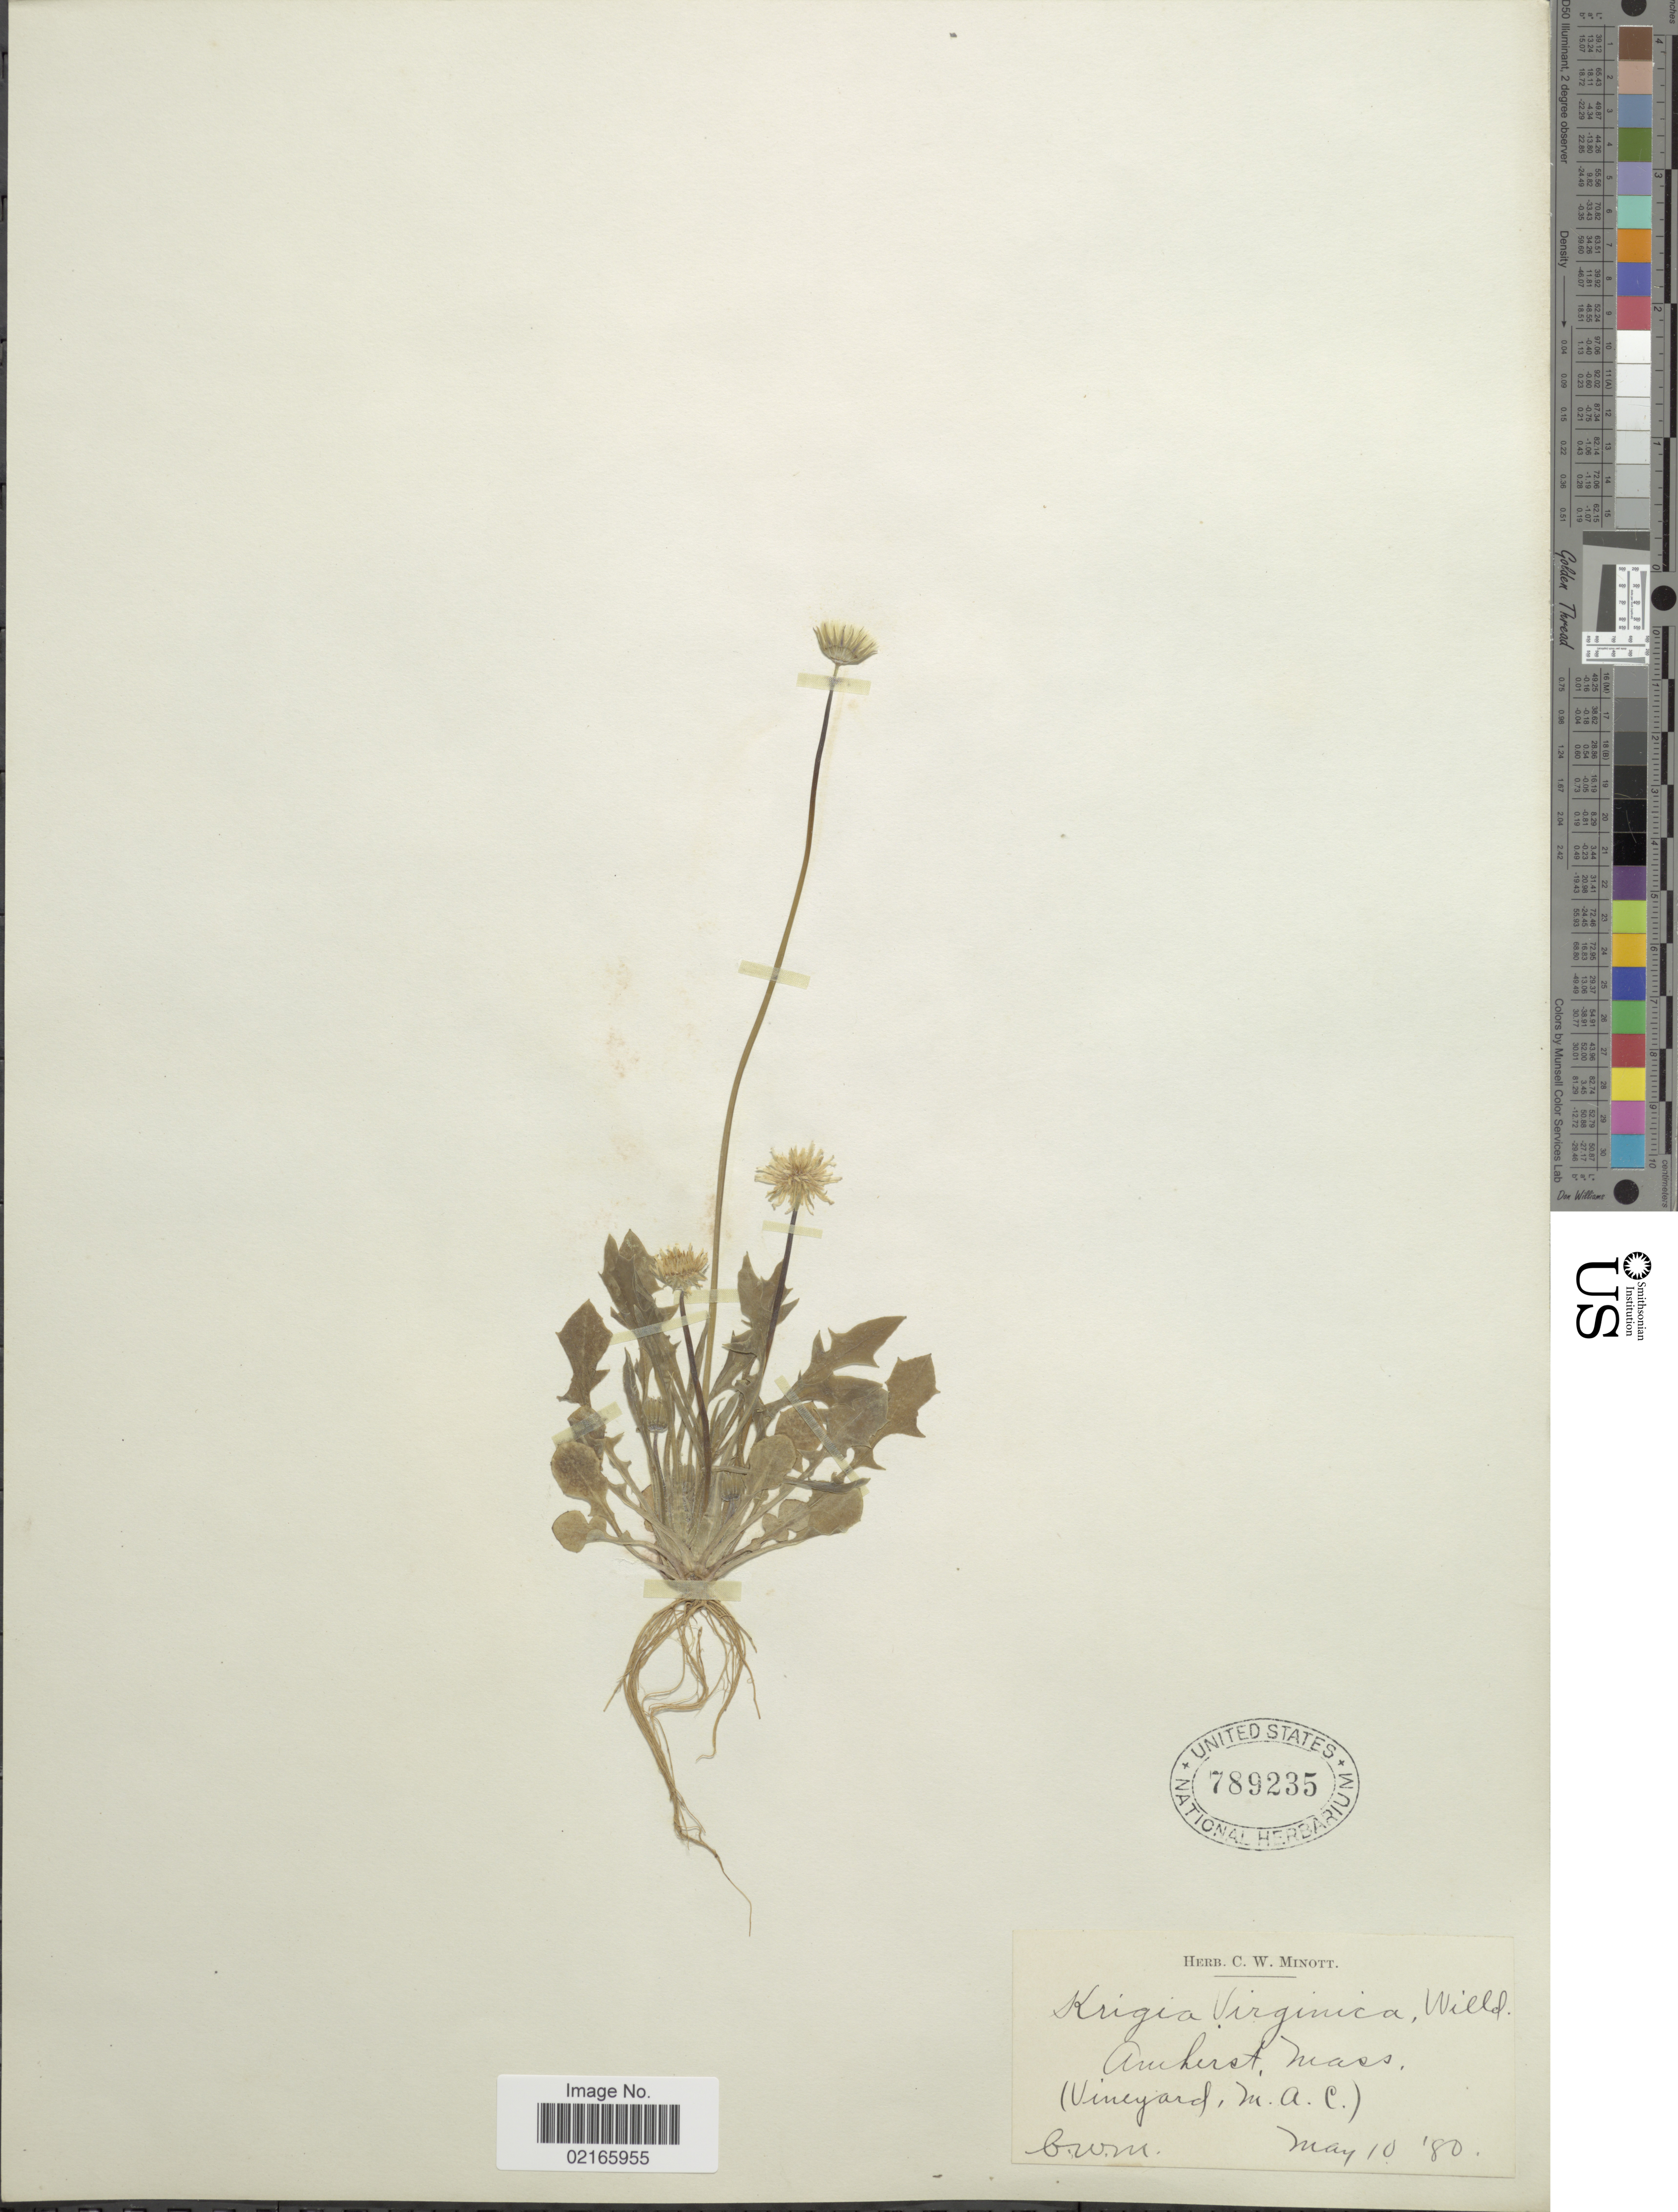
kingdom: Plantae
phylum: Tracheophyta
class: Magnoliopsida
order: Asterales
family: Asteraceae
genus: Krigia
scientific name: Krigia virginica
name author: (L.) Willd.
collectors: C. Minott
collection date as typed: Transcribed d/m/y: 10/5/80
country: United States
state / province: Massachusetts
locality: Amherst (Vineyard, M.A.C.)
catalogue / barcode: US 789235